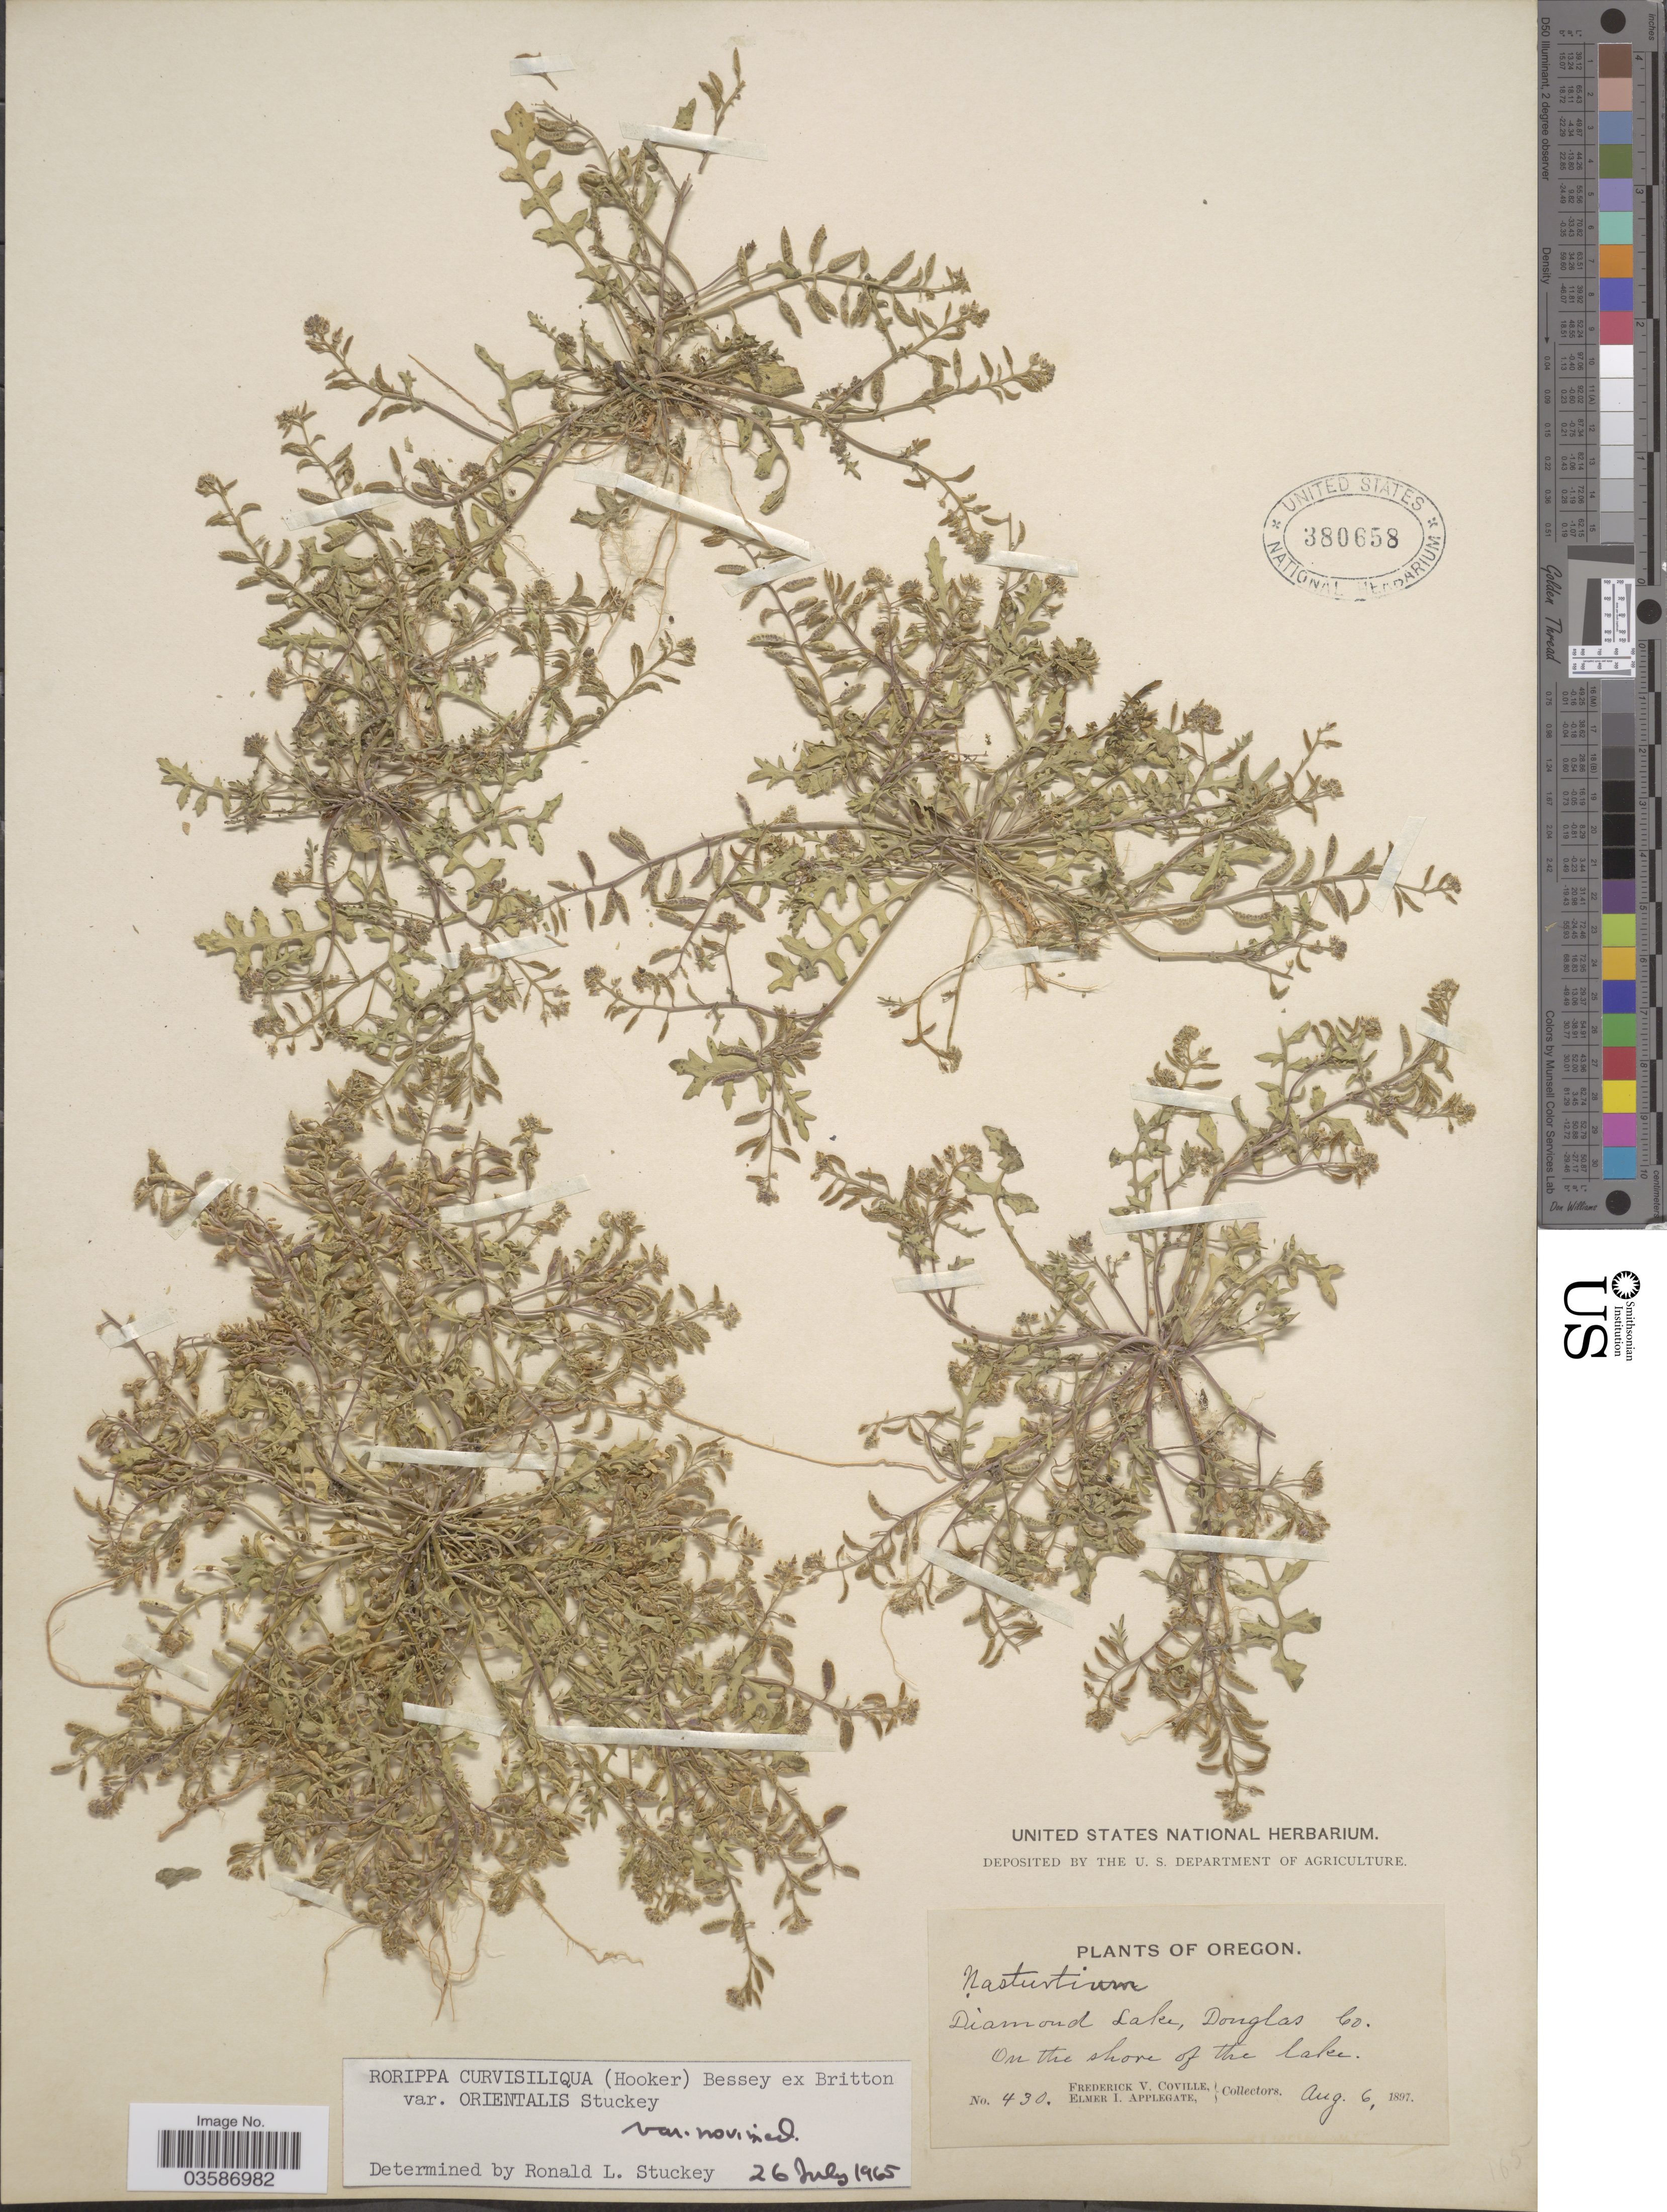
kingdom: Plantae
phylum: Tracheophyta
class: Magnoliopsida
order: Brassicales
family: Brassicaceae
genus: Rorippa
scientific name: Rorippa curvisiliqua var. orientalis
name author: Stuckey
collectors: F. V. Coville & E. I. Applegate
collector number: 430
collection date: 1897-08-06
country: United States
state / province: Oregon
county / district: Douglas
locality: Diamond Lake, Douglas Co. On the shore of the lake.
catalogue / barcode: US 380658